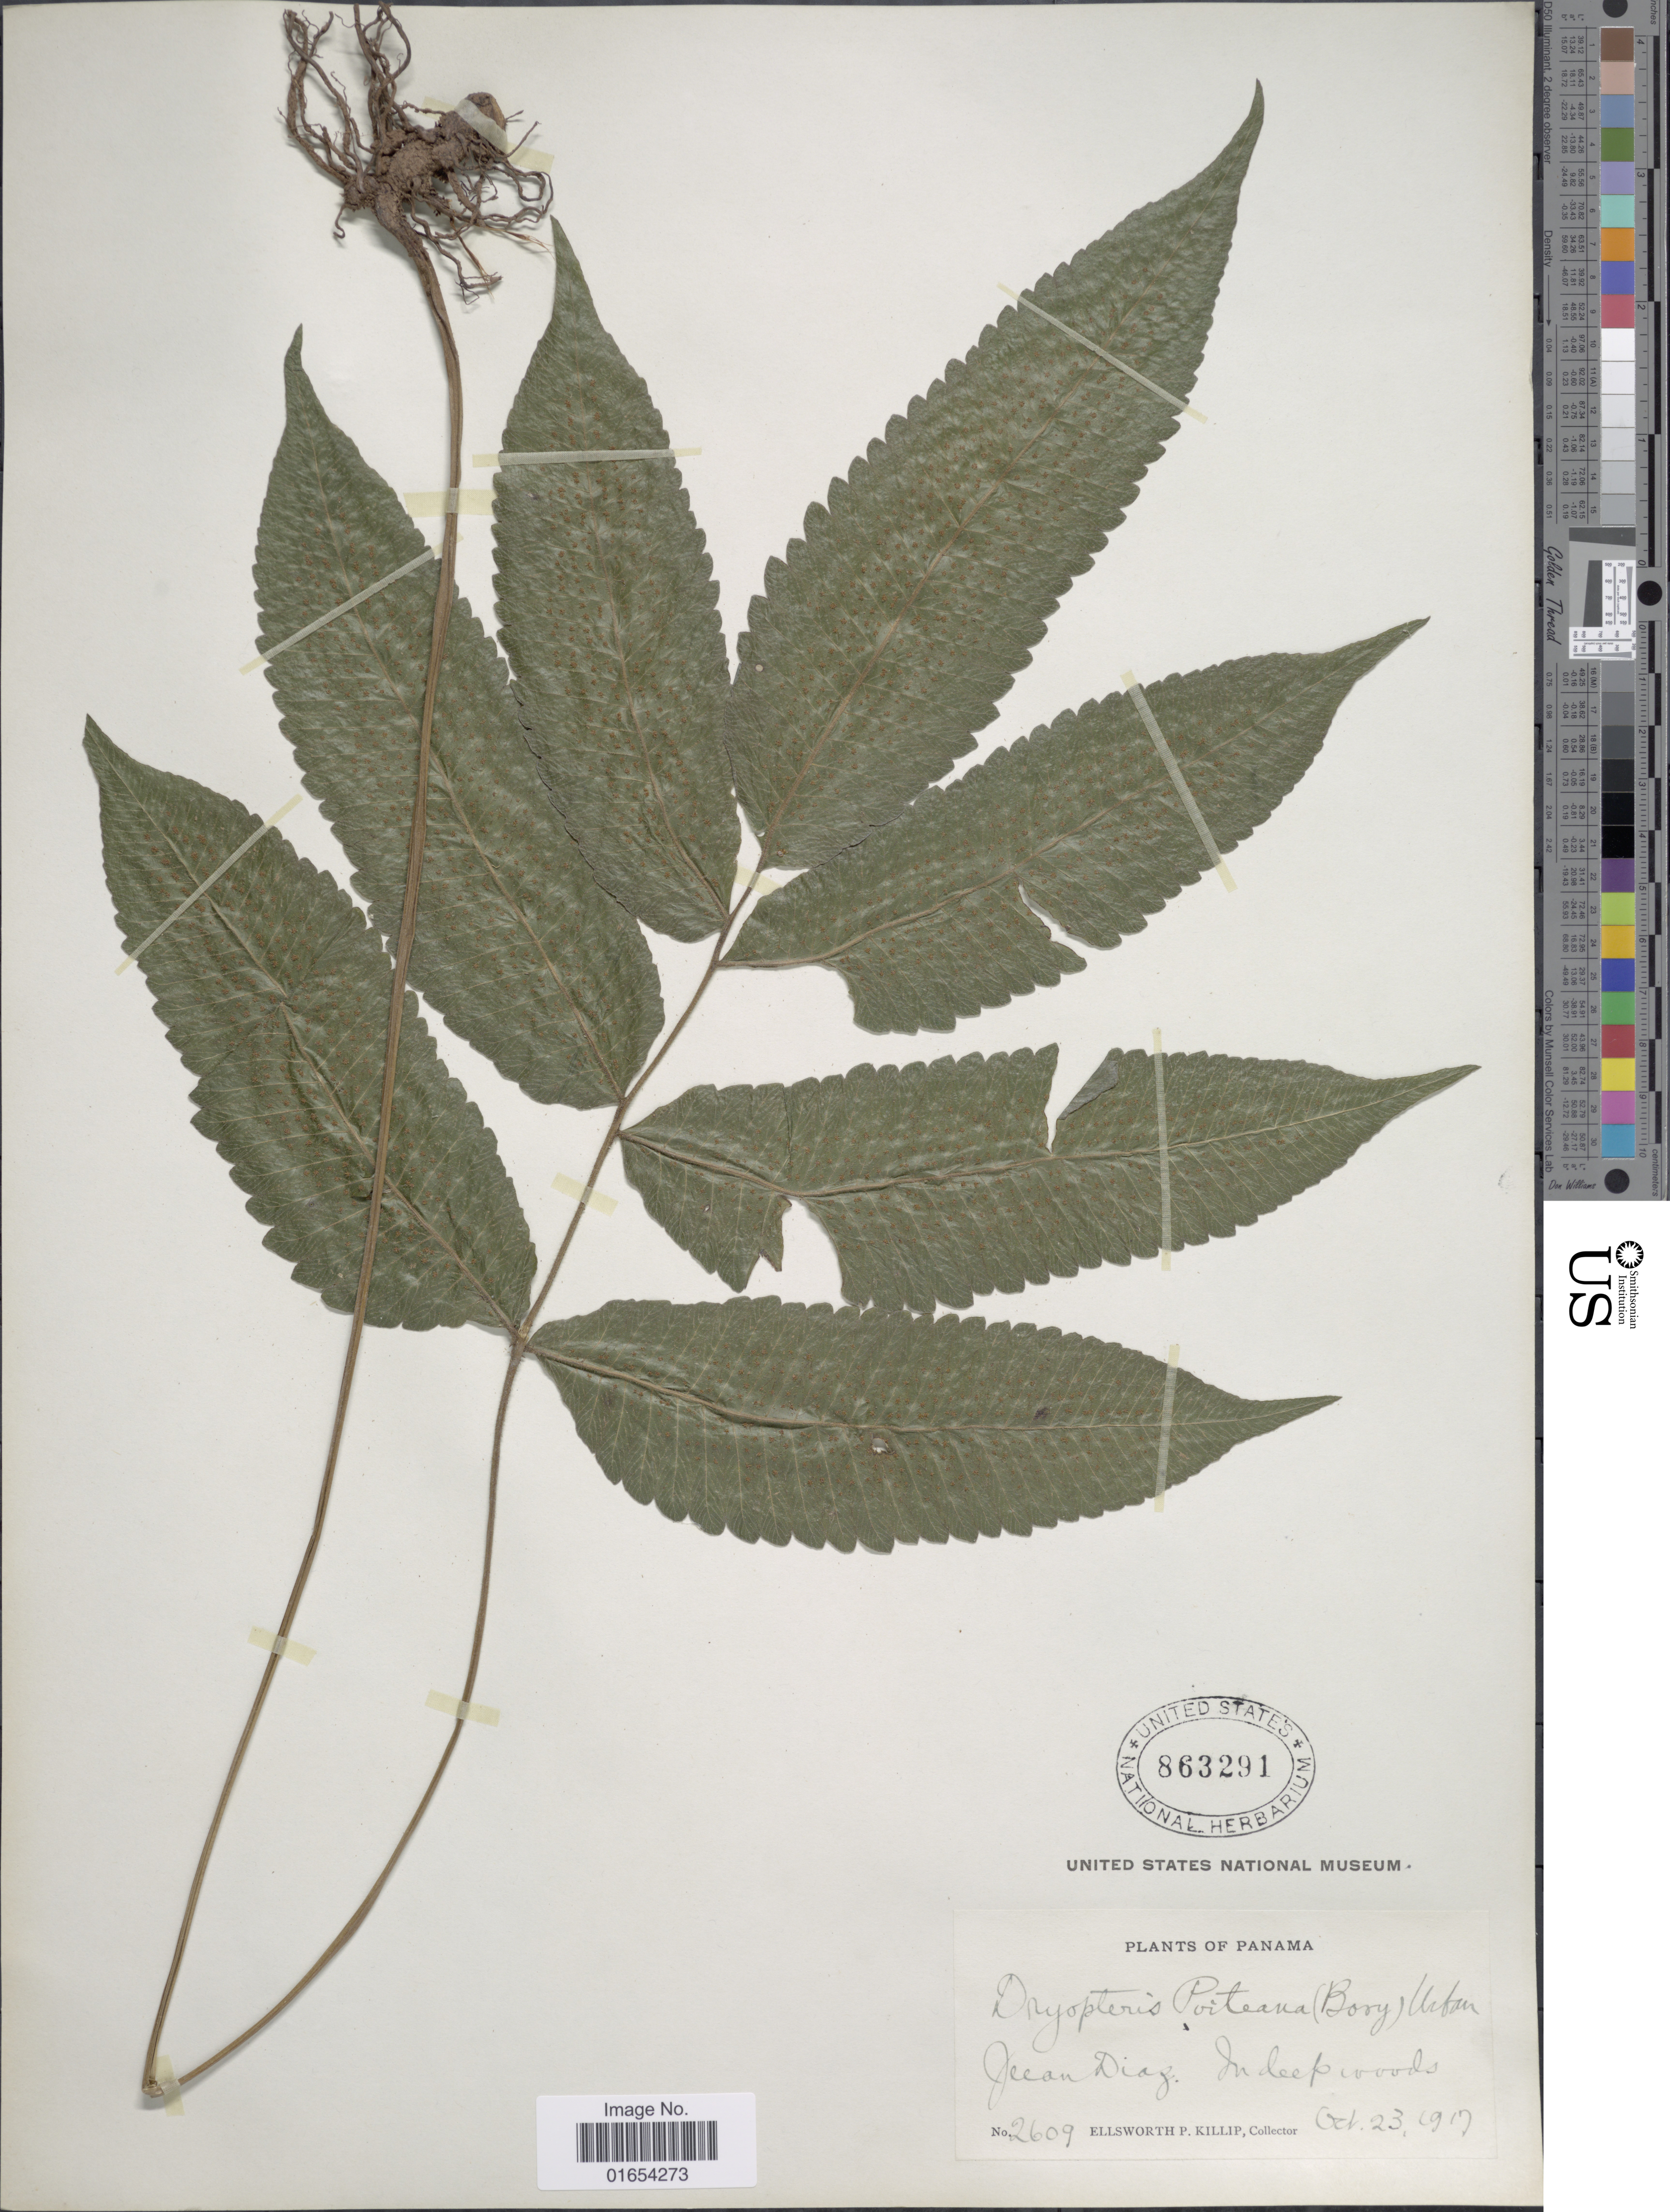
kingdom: Plantae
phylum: Tracheophyta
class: Polypodiopsida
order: Polypodiales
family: Thelypteridaceae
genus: Goniopteris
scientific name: Goniopteris poiteana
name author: (Bory) Ching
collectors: E. P. Killip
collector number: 2609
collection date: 1917-10-23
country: Panama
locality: Juan Diaz, in deep woods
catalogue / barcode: US 863291